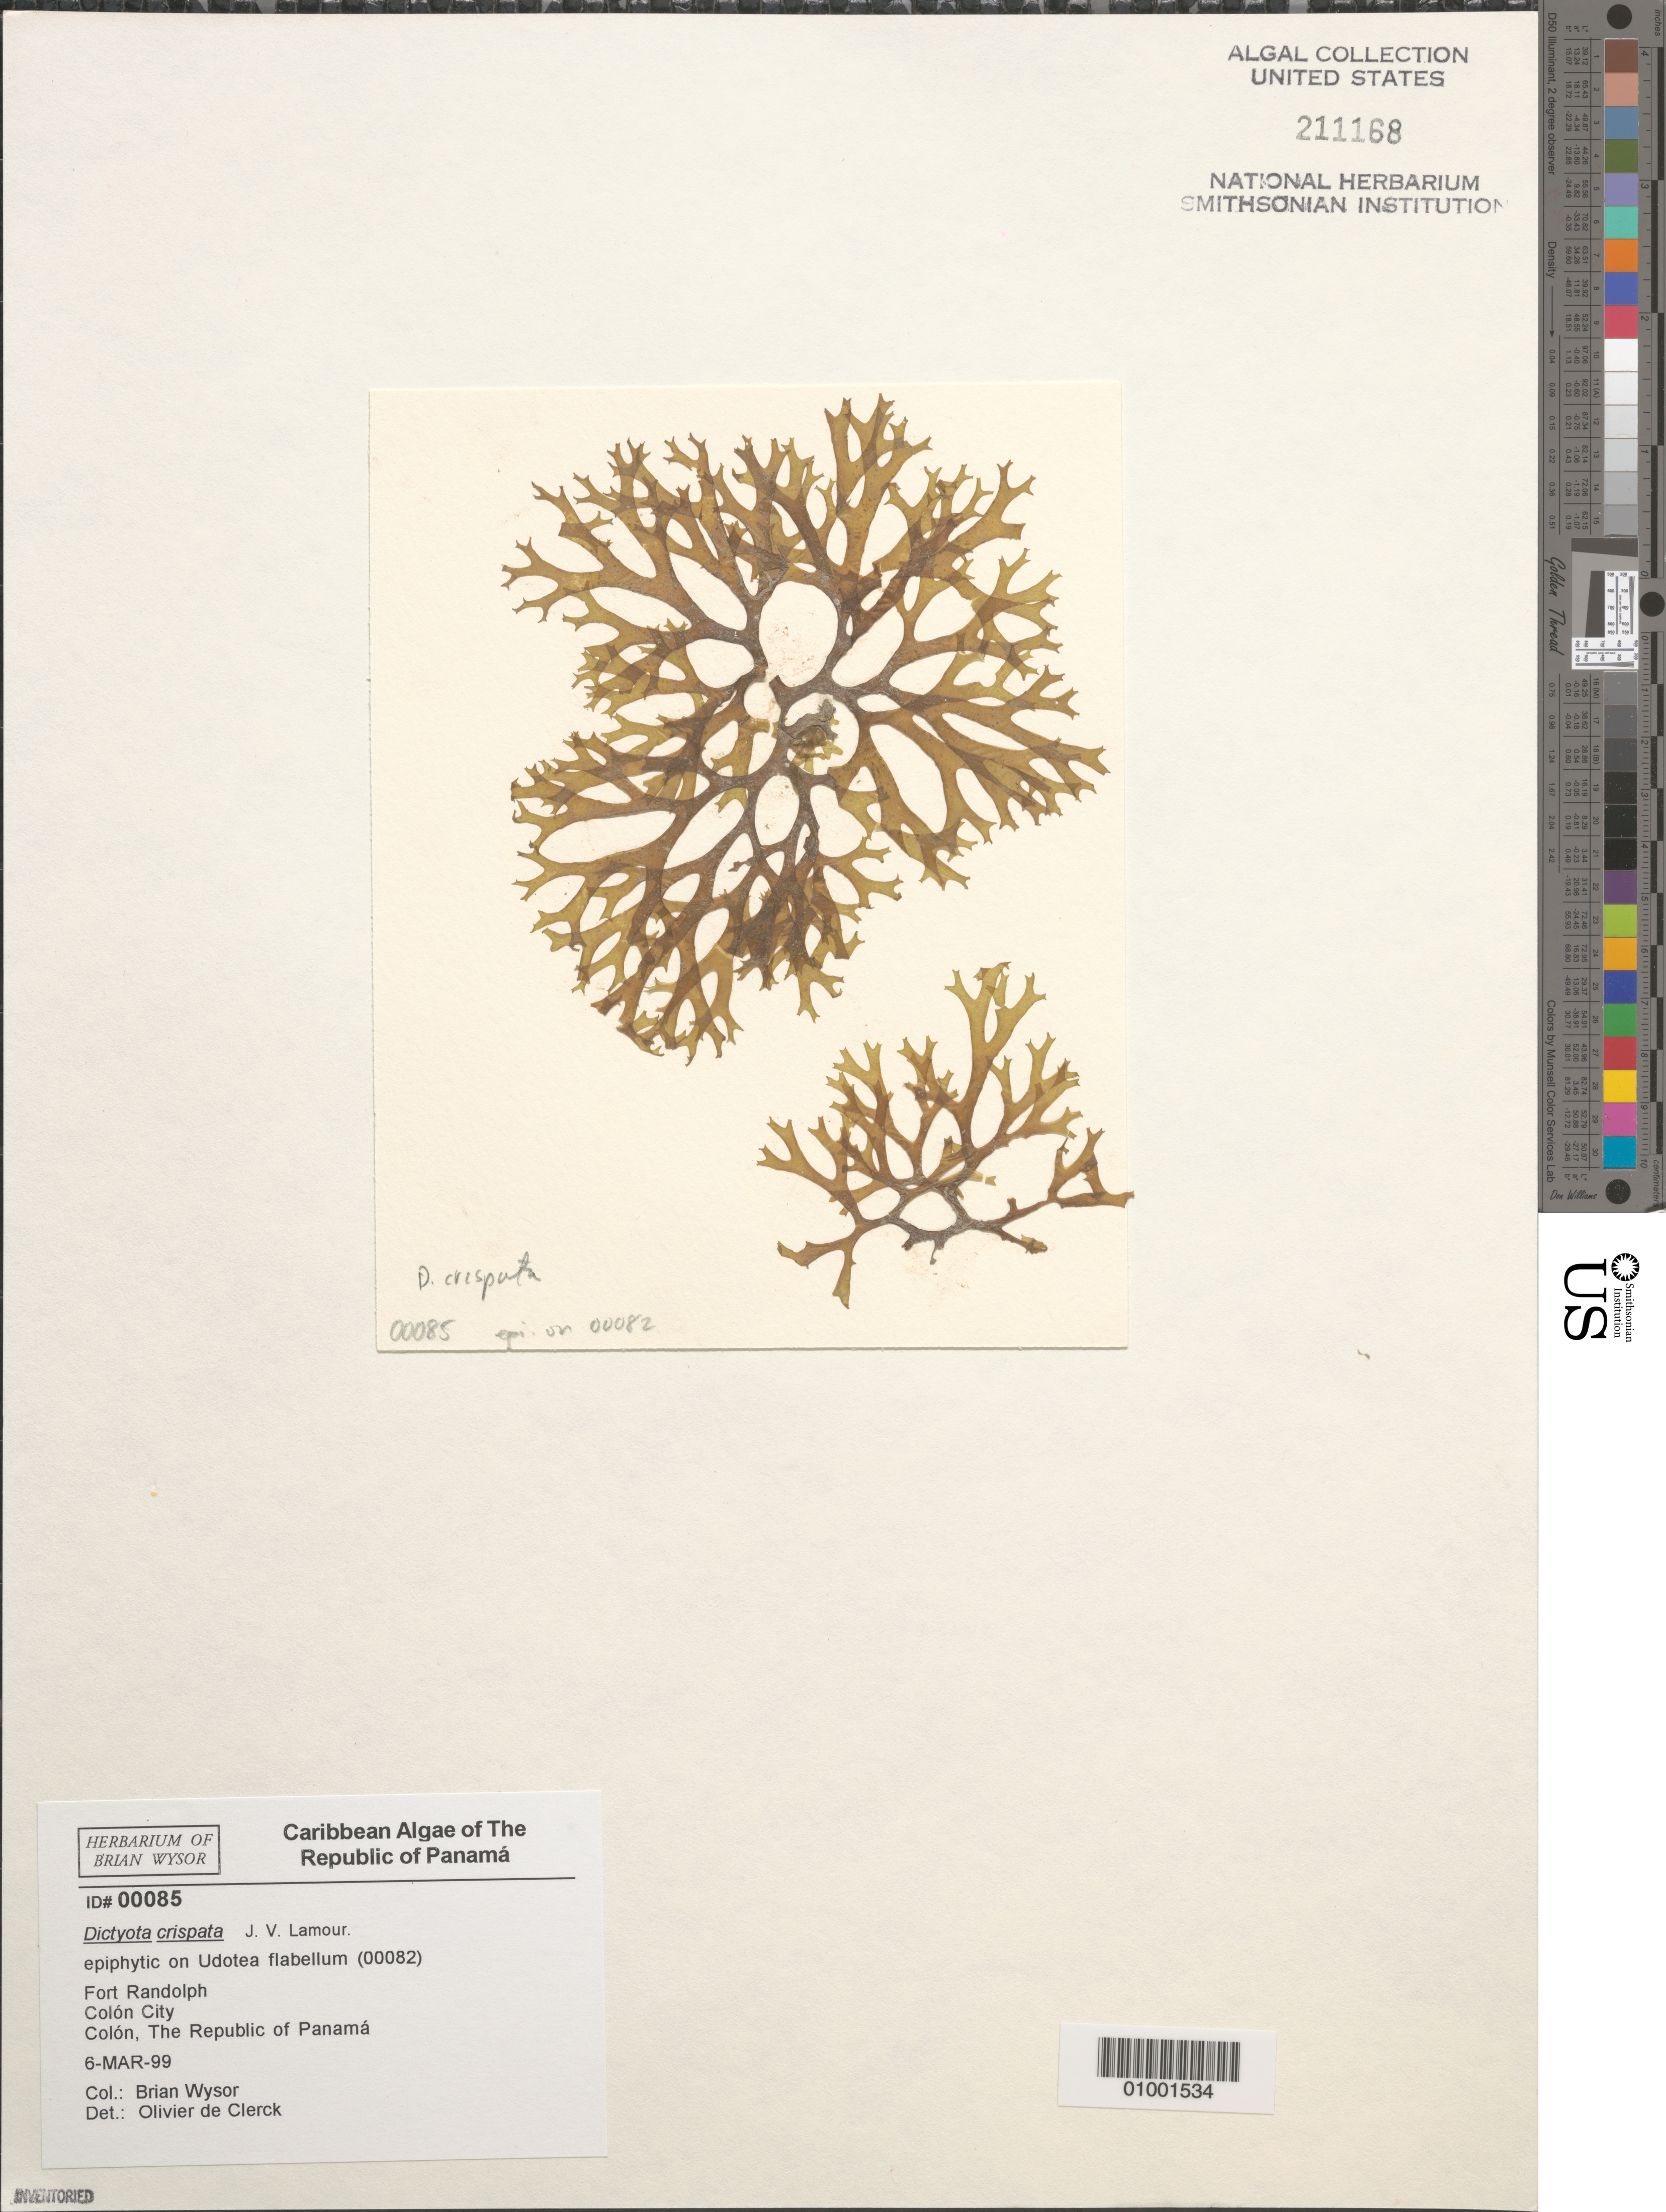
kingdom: Chromista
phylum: Ochrophyta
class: Phaeophyceae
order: Dictyotales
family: Dictyotaceae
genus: Canistrocarpus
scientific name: Canistrocarpus crispatus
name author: (J.V.Lamouroux) De Paula & De Clerck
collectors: B. Wysor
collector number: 00085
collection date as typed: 06 Mar 1999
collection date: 1999-03-06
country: Panama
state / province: Colón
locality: Fort Randolph, Colón City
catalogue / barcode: US 211168